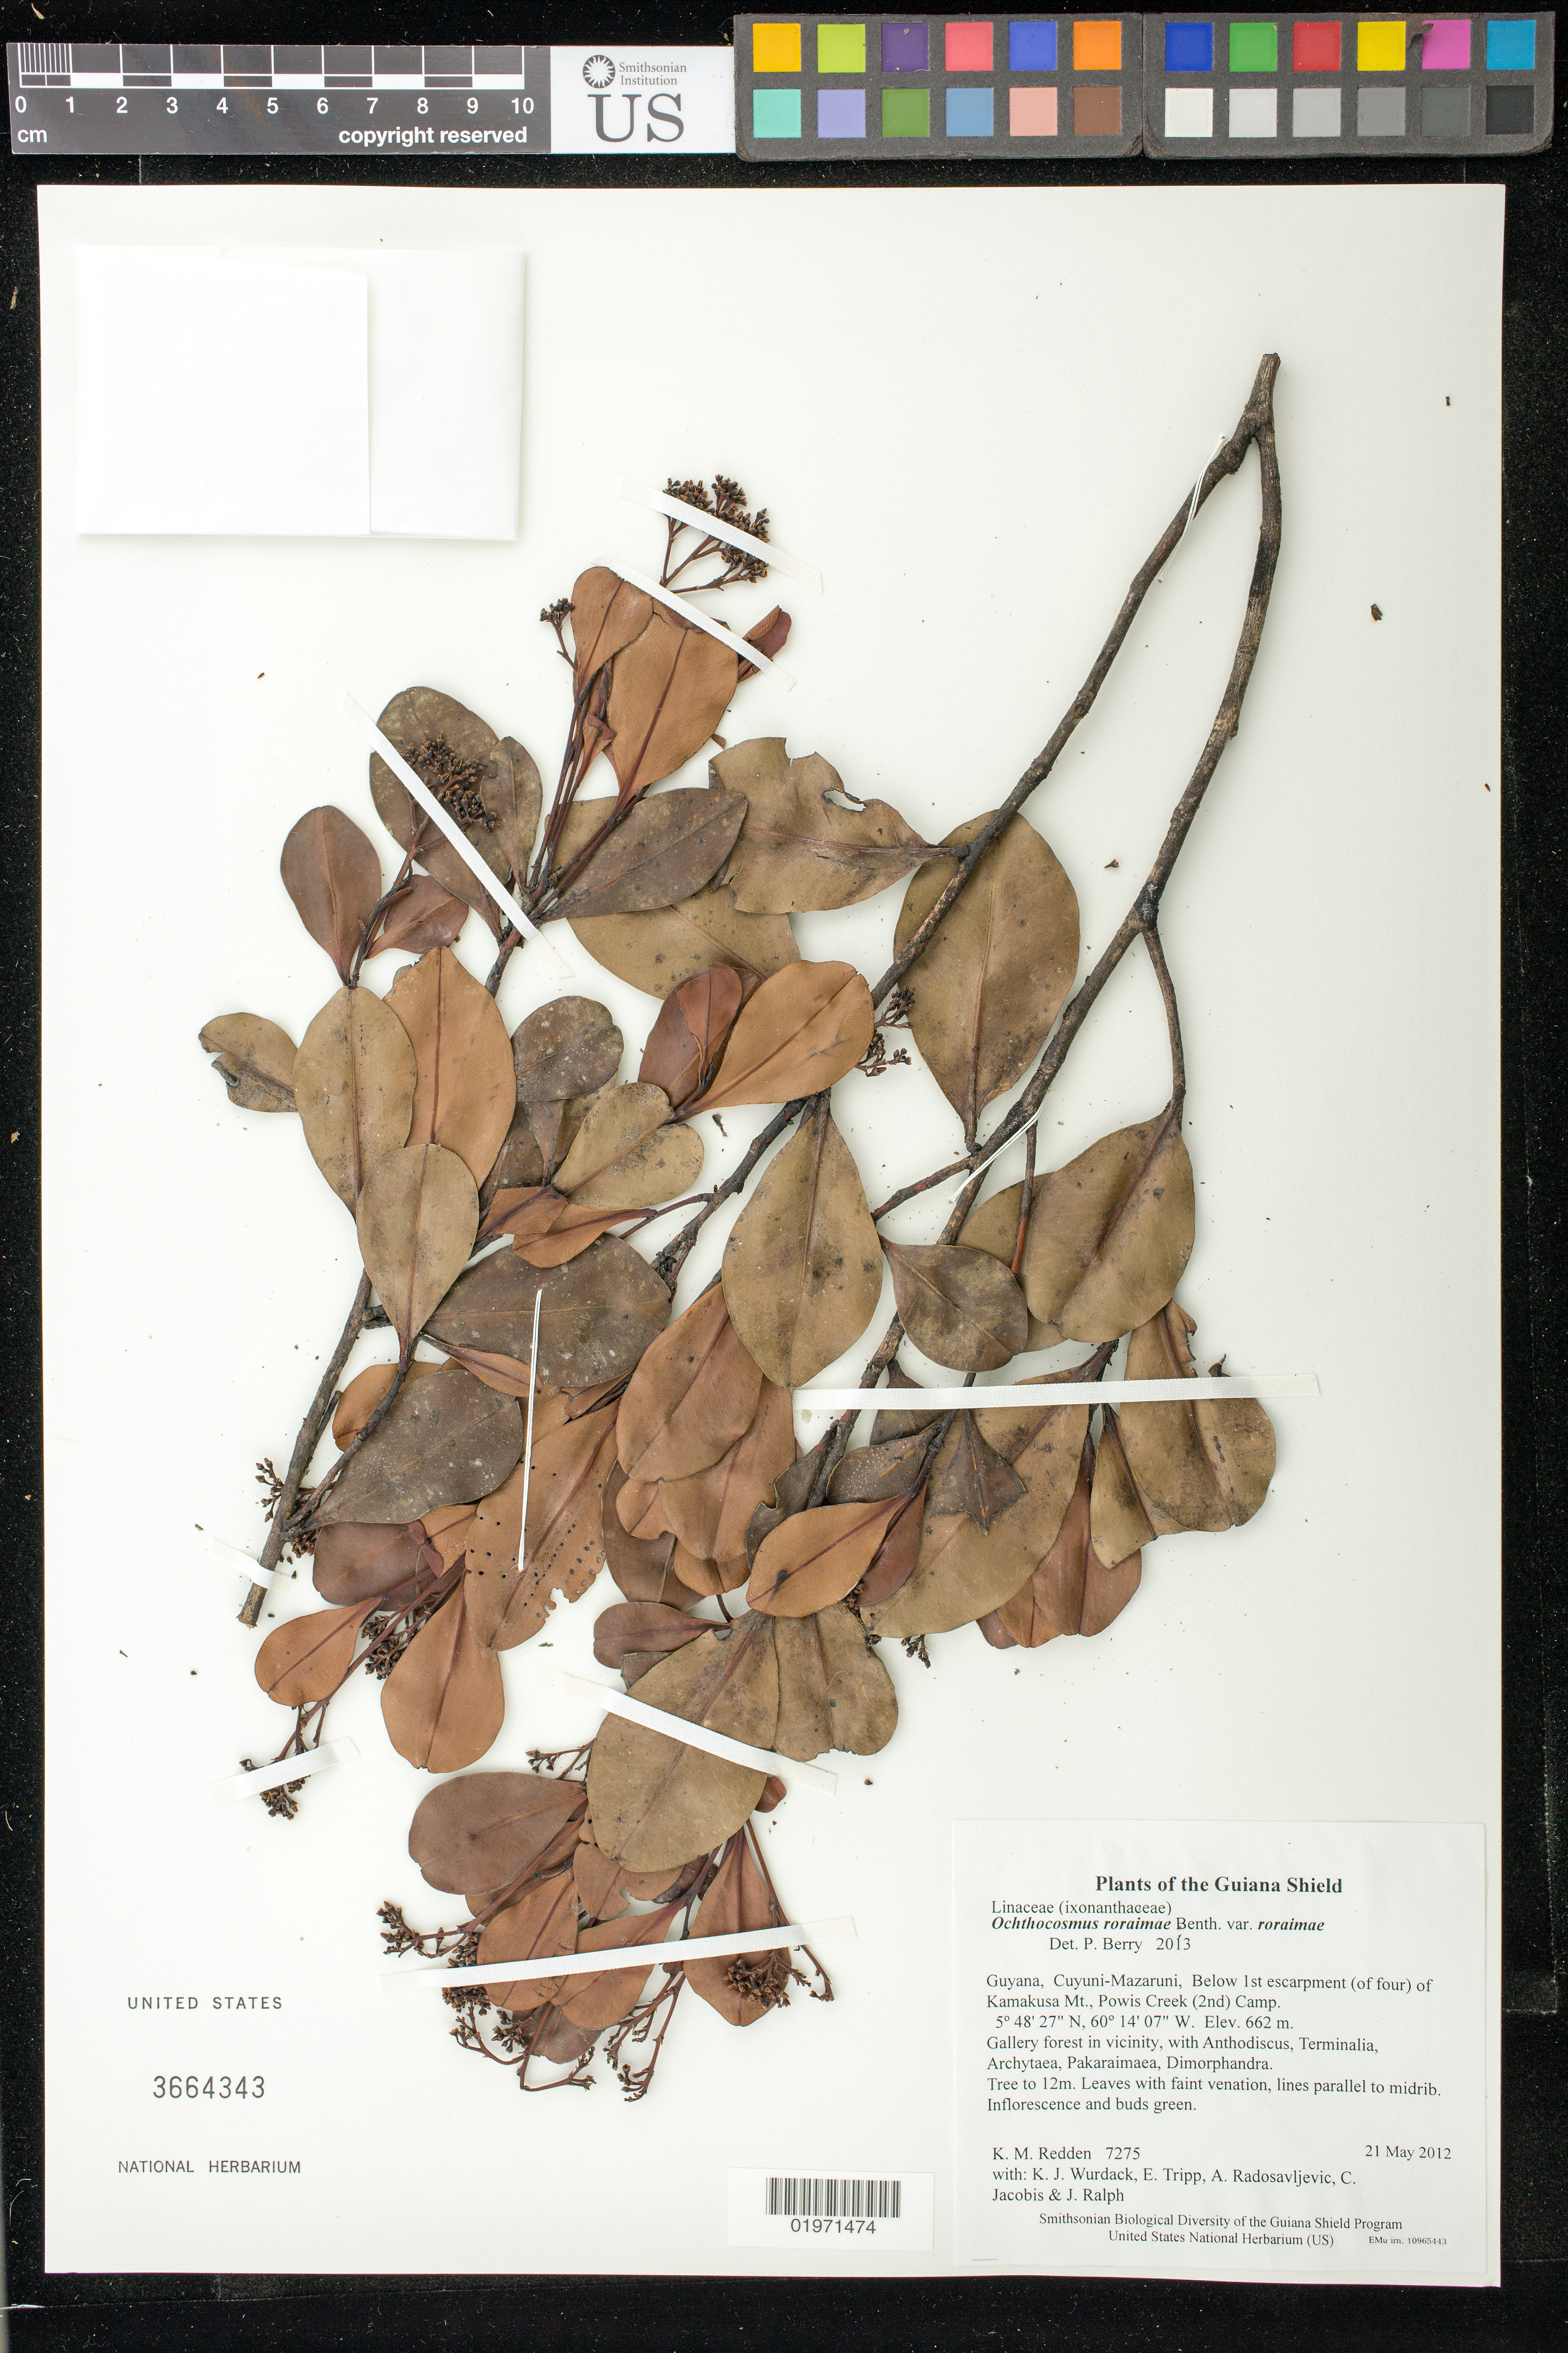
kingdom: Plantae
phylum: Tracheophyta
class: Magnoliopsida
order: Malpighiales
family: Ixonanthaceae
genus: Ochthocosmus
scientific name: Ochthocosmus roraimae var. roraimae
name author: Benth.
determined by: Berry, P.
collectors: K. M. Redden, K. Wurdack, E. Tripp, A. Radosavljevic, C. Jacobis & J. Ralph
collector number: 7275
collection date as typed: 21 May 2012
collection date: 2012-05-21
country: Guyana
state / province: Cuyuni-Mazaruni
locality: Below 1st escarpment (of four) of Kamakusa Mt., Powis Creek (2nd) Camp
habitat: Gallery forest in vicinity, with Anthodiscus, Terminalia, Archytaea, Pakaraimaea, Dimorphandra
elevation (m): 662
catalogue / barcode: US 3664343